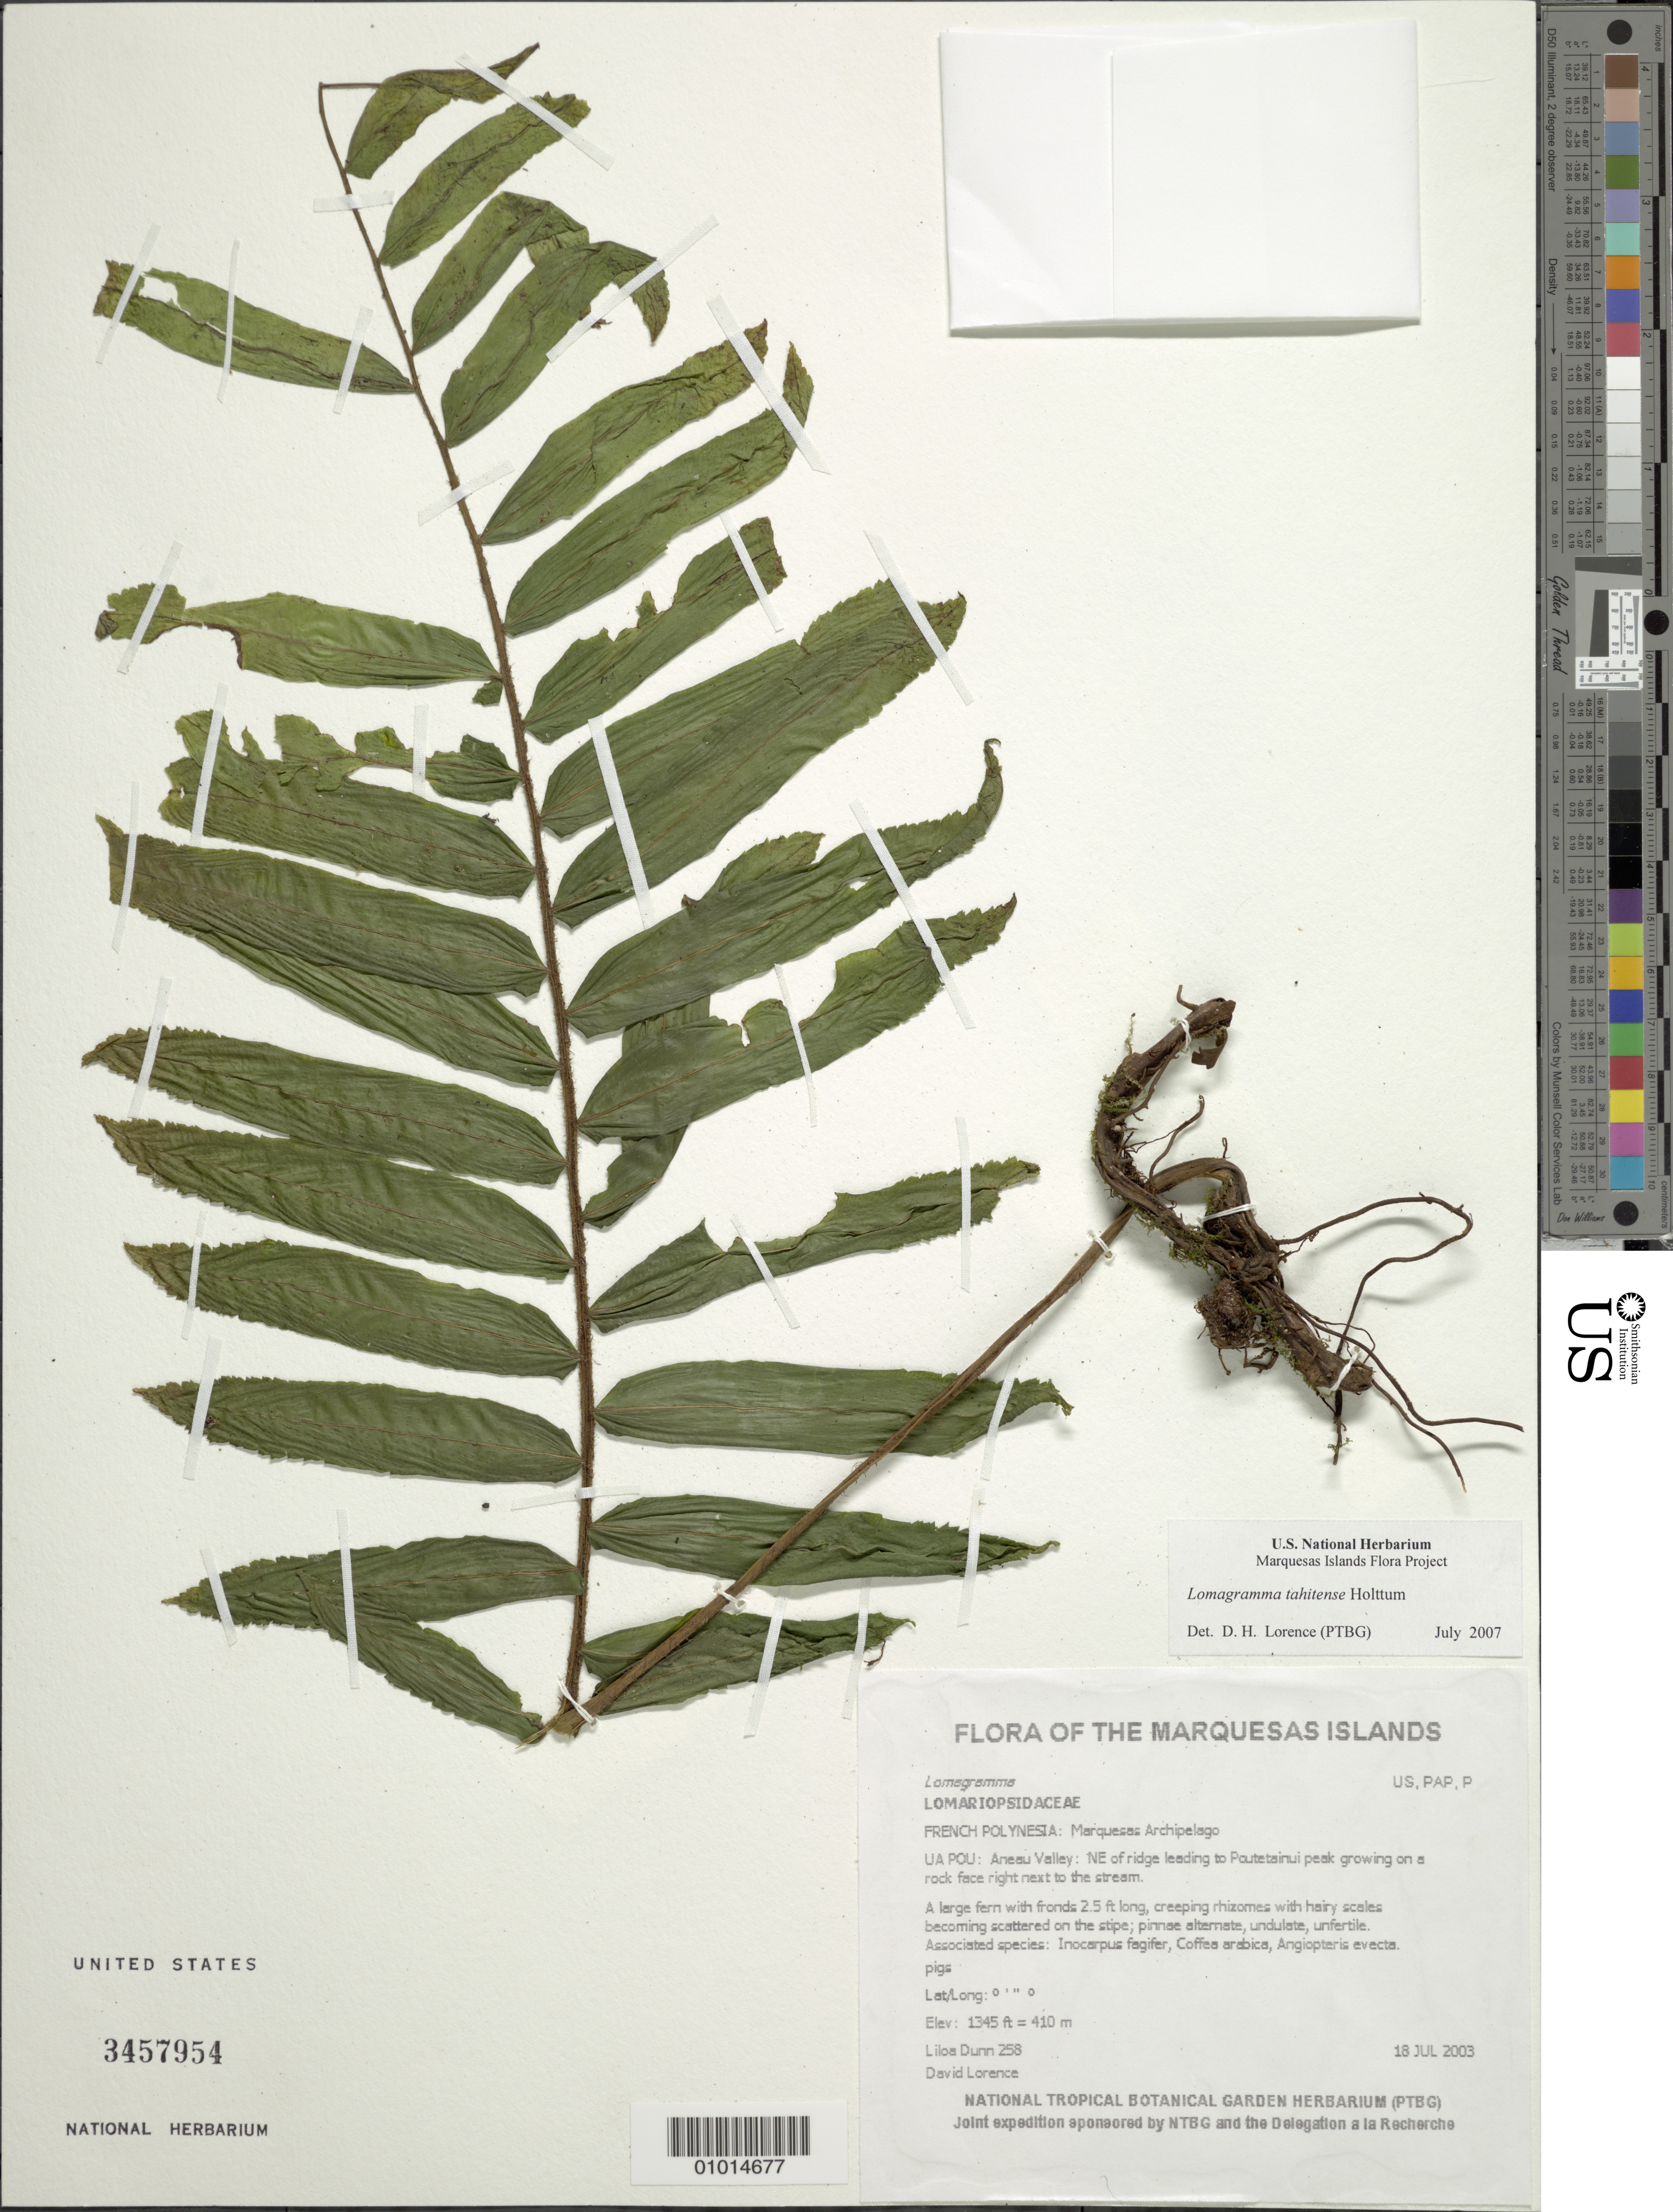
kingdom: Plantae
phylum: Tracheophyta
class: Polypodiopsida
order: Polypodiales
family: Dryopteridaceae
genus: Lomagramma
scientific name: Lomagramma cordipinna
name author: Holttum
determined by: Lorence, David H., (PTBG), National Tropical Botanical Garden (UNITED STATES)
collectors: L. Dunn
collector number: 258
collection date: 2003-07-18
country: French Polynesia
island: Ua Pou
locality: Anaeo Valley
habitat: Growing on a rock face right next to the stream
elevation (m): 410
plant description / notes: Pigs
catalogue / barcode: US 3457954